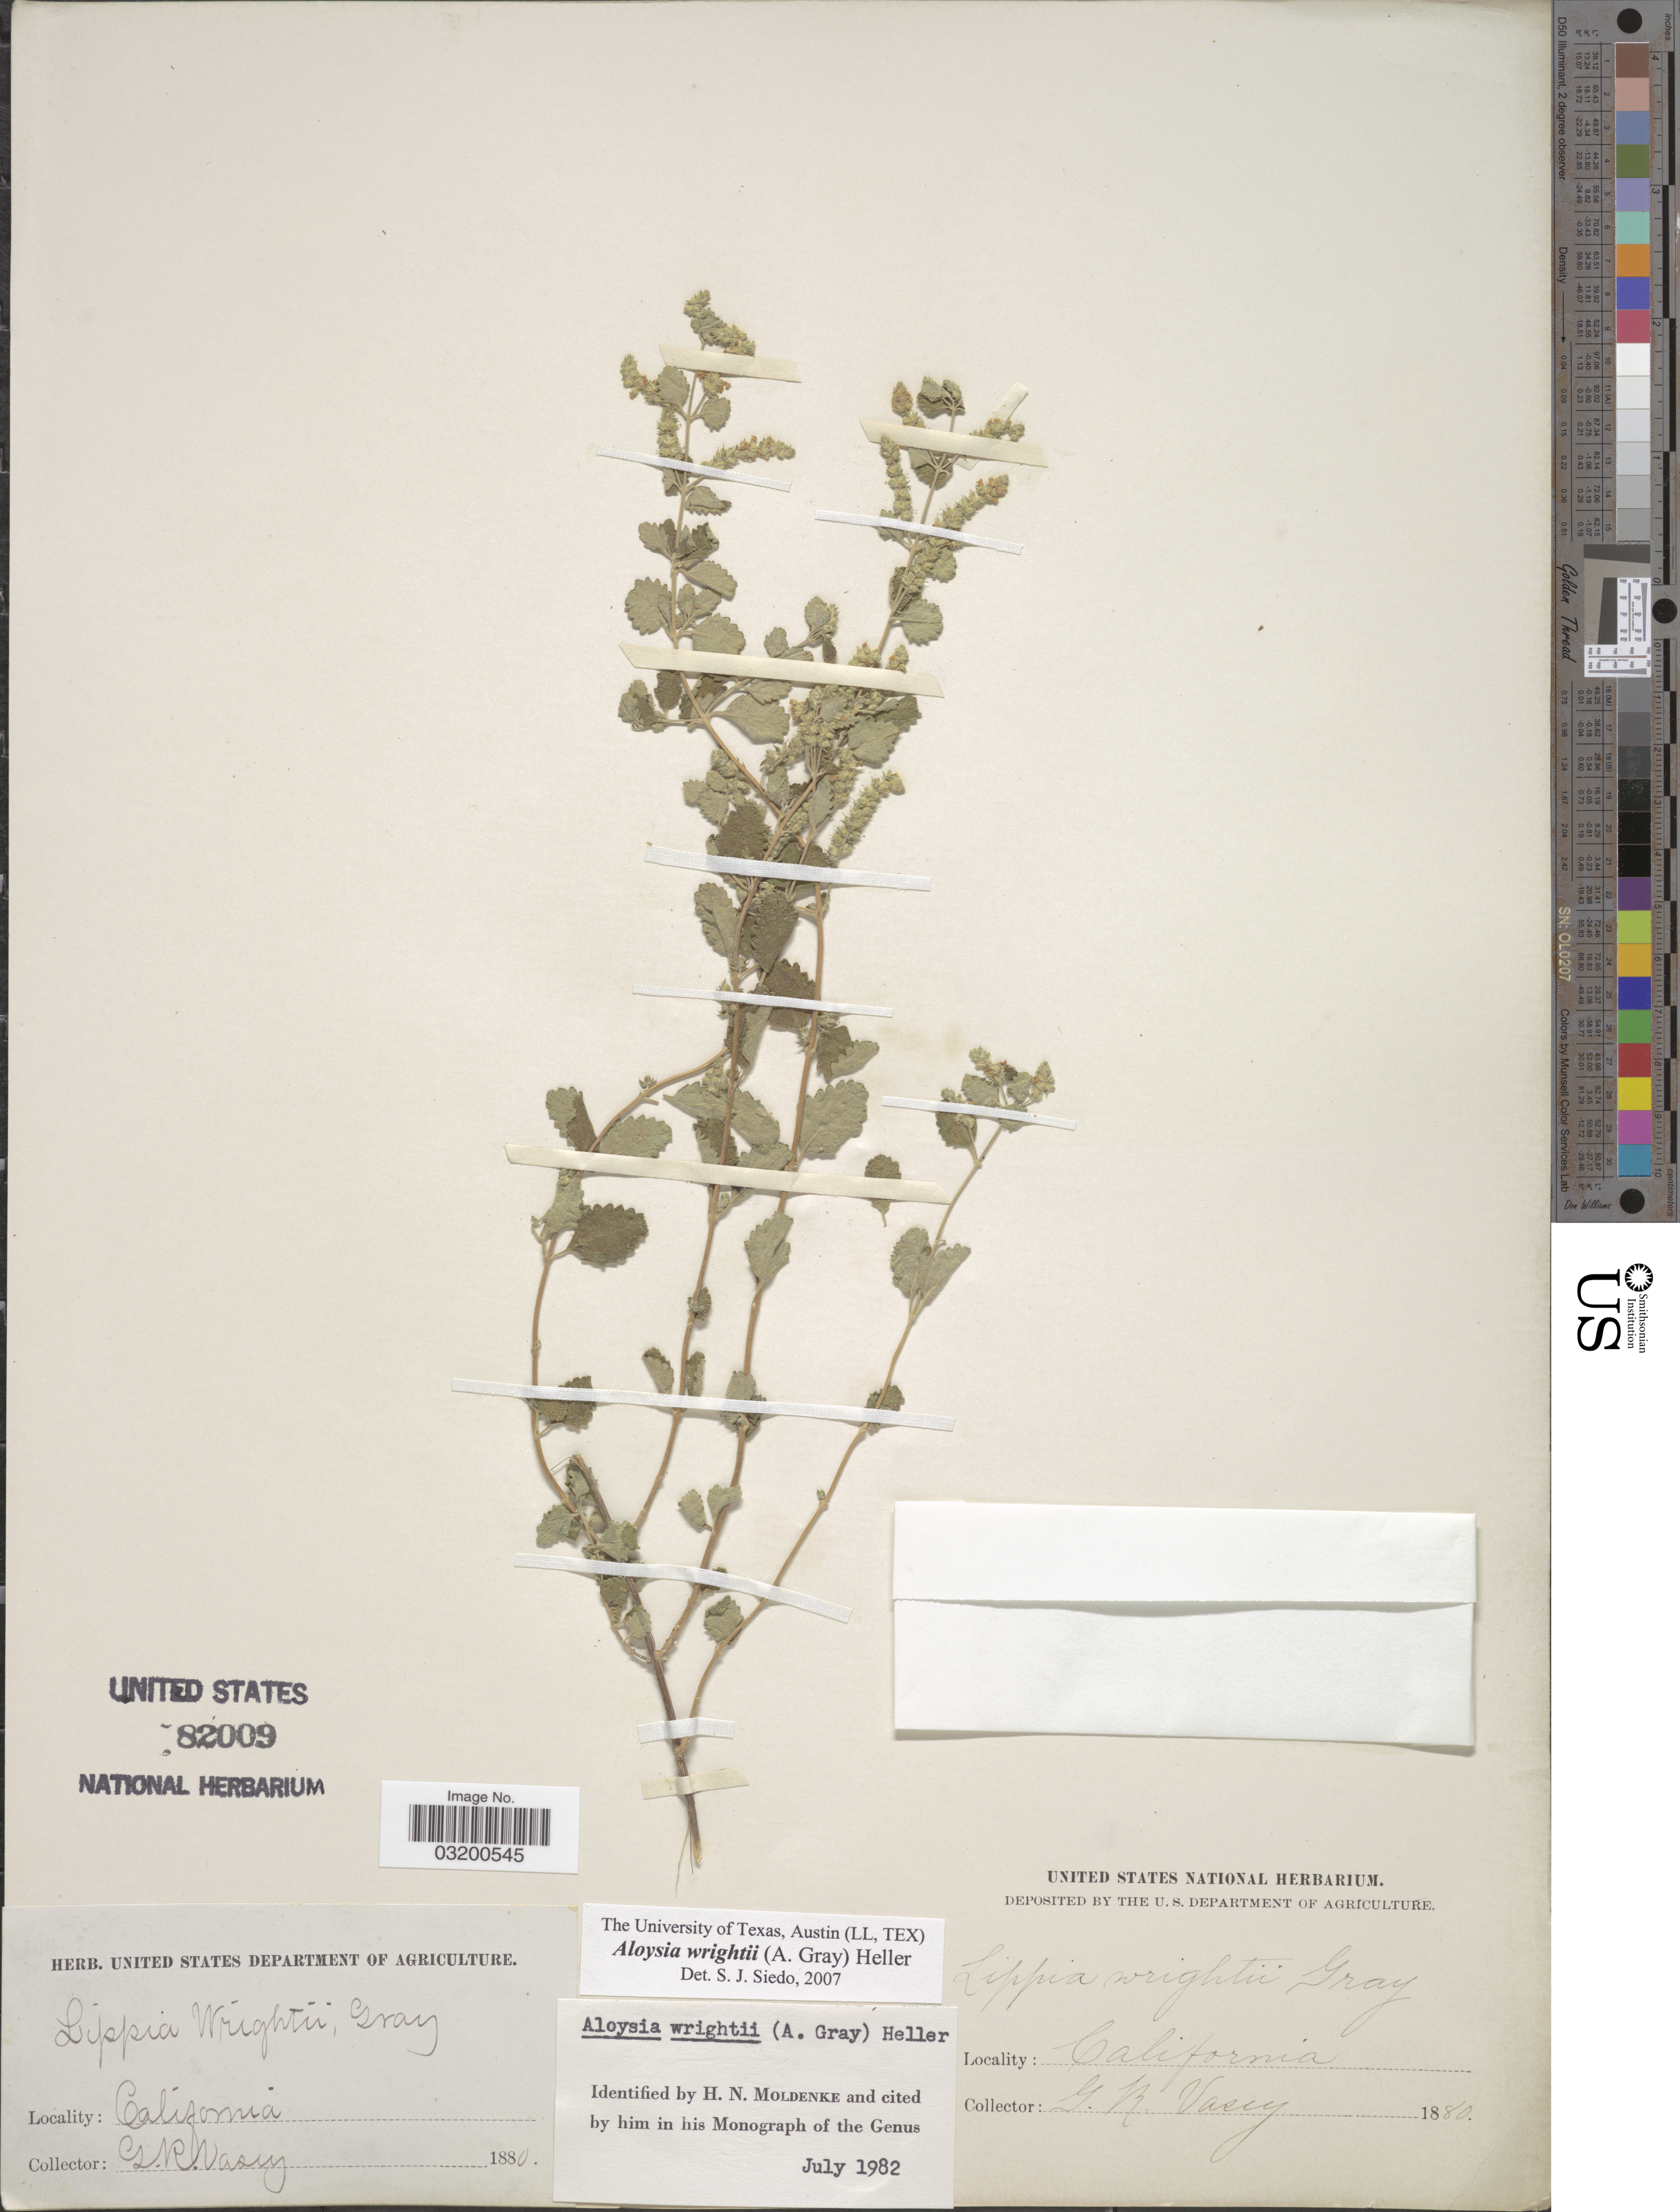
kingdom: Plantae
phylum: Tracheophyta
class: Magnoliopsida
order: Lamiales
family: Verbenaceae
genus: Aloysia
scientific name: Aloysia wrightii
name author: A. Heller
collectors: G. R. Vasey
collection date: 1880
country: United States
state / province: California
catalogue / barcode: US 82009